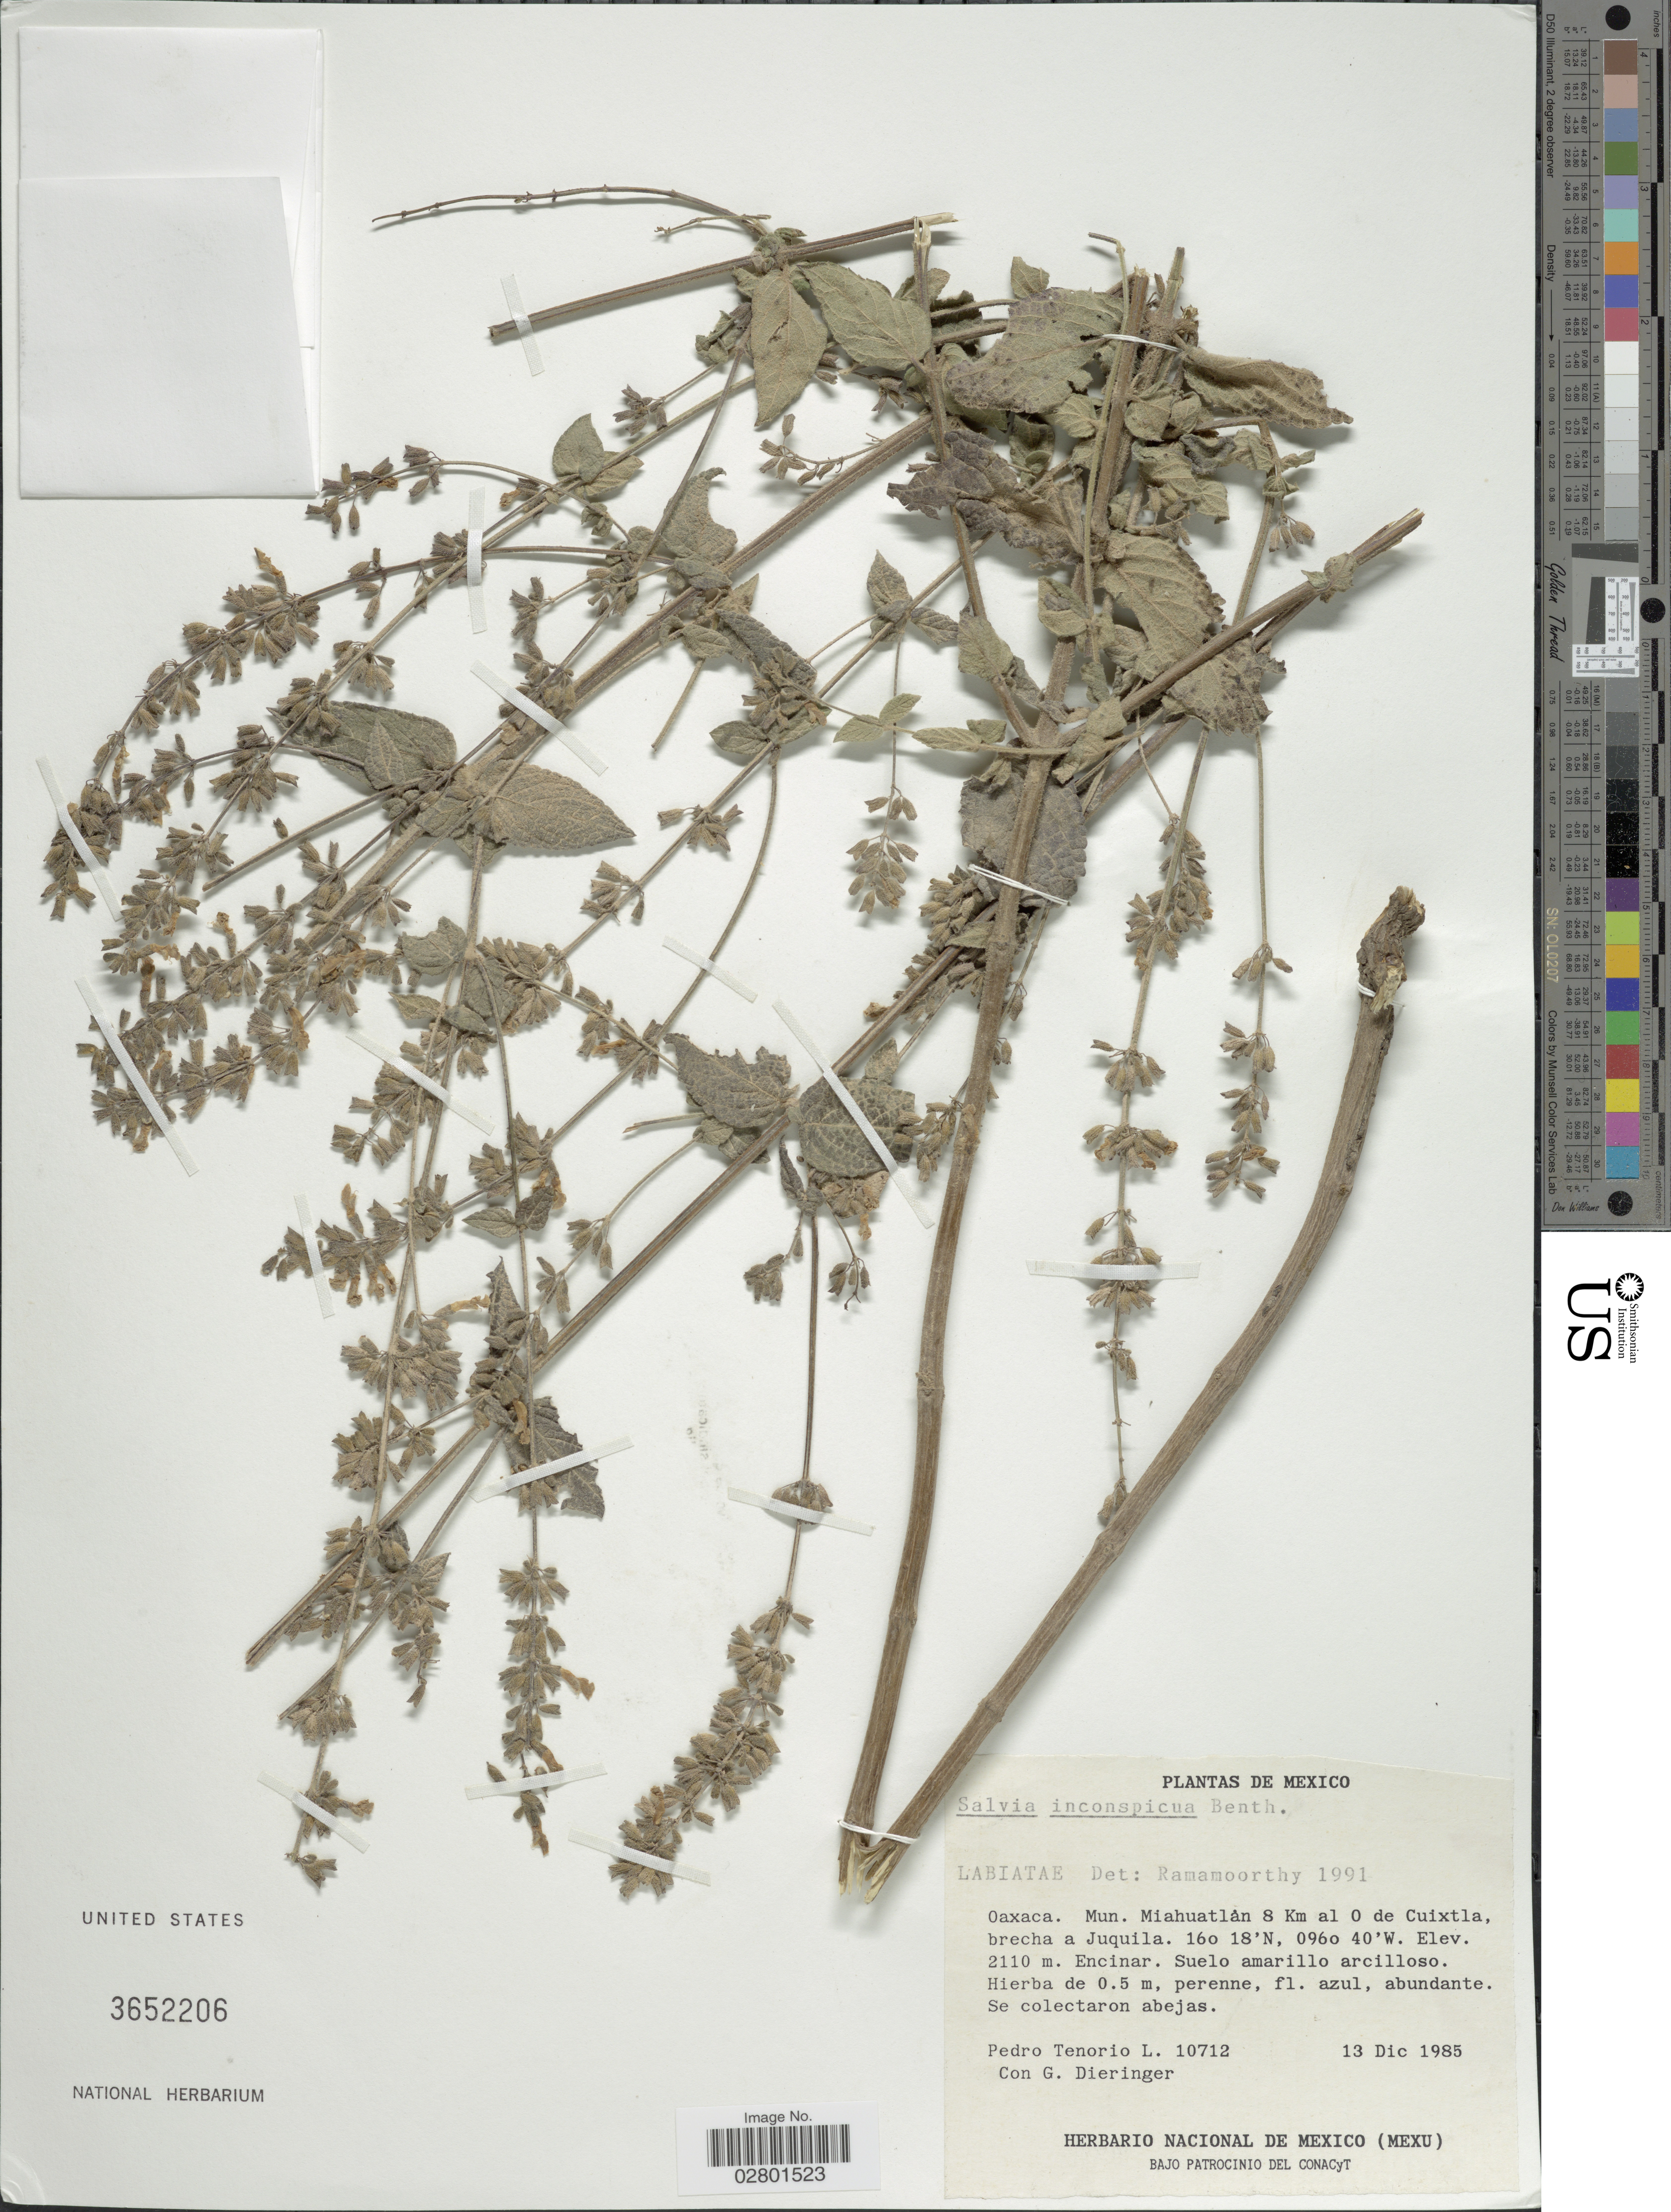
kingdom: Plantae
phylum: Tracheophyta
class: Magnoliopsida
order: Lamiales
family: Lamiaceae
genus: Salvia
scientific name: Salvia inconspicua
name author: Benth.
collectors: P. Tenorio L. & G. Dieringer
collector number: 10712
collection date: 1985-12-13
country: Mexico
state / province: Oaxaca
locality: Mun. Miahuatlán 8 Km al O de Cuixtla, brecha a Juquila.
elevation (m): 2110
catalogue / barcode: US 3652206